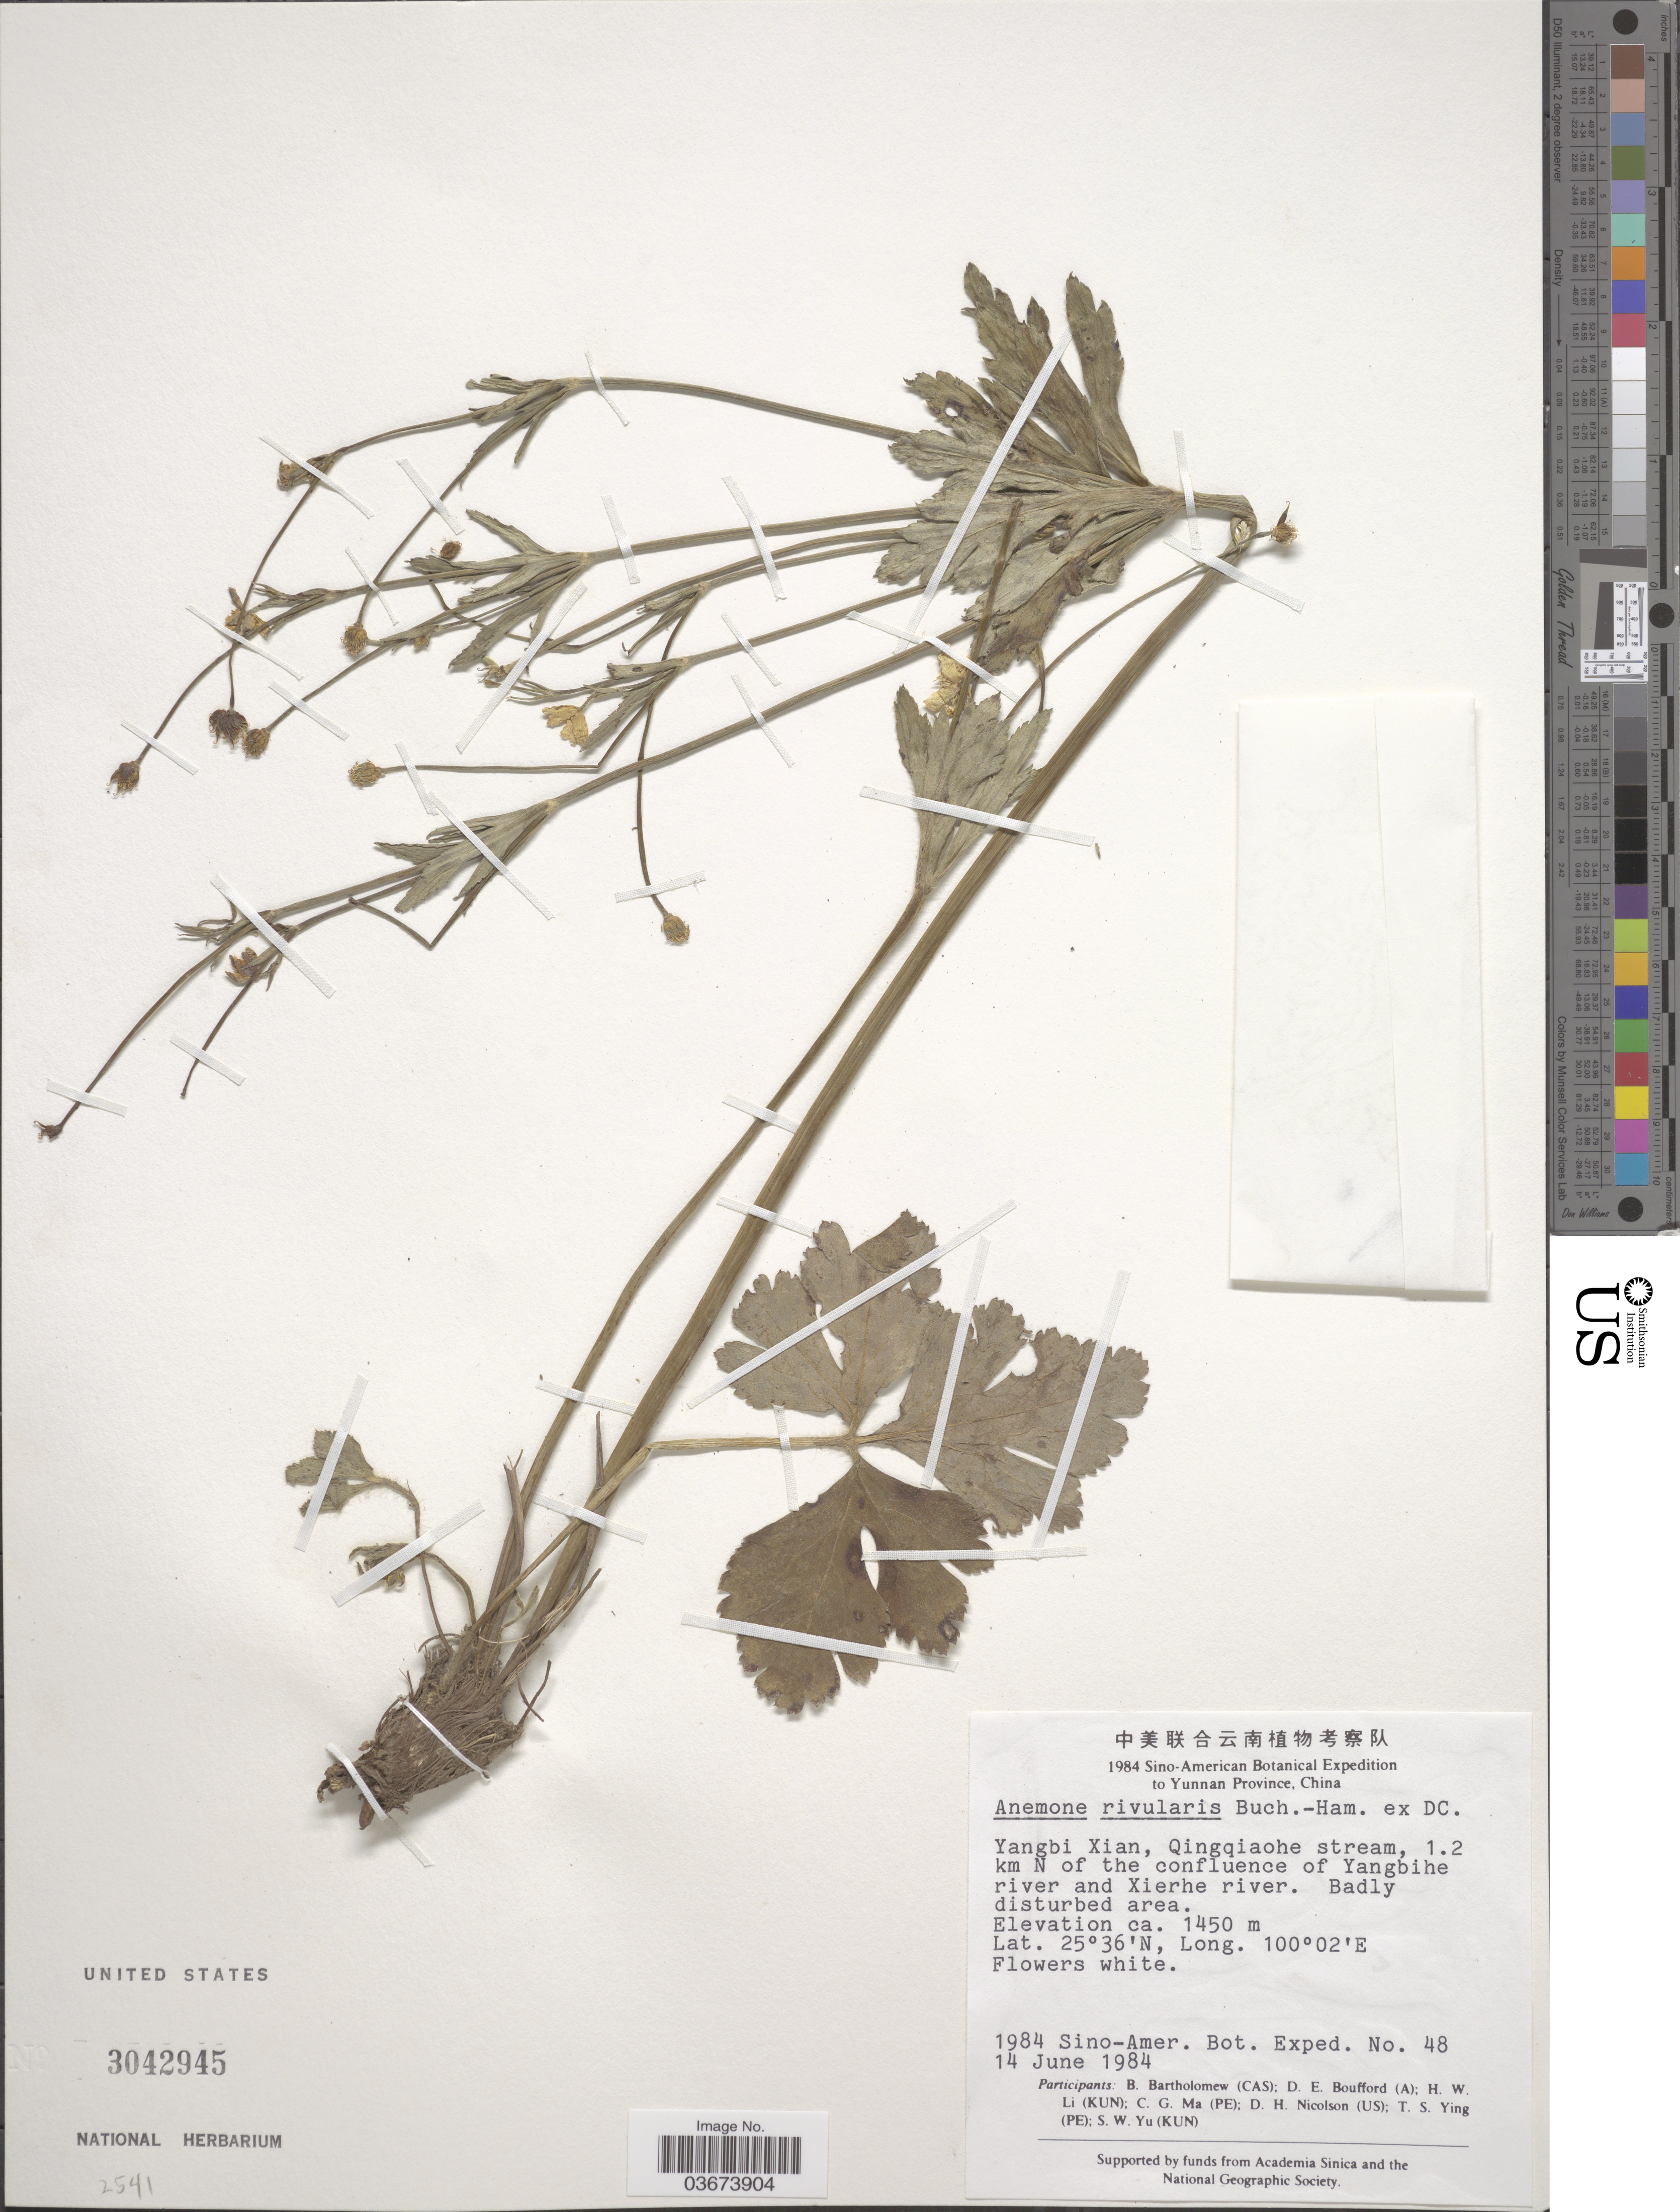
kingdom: Plantae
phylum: Tracheophyta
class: Magnoliopsida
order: Ranunculales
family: Ranunculaceae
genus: Anemone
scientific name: Anemone rivularis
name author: Buch.-Ham. ex DC.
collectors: Sino-Amer. Bot. Exped. 1984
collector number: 48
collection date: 1984-06-14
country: China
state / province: Yunnan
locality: Yangbi Xian, Qingqiaohe stream, 1.2 km N of the confluence of Yangbihe river and Xierhe river.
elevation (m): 1450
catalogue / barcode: US 3042945